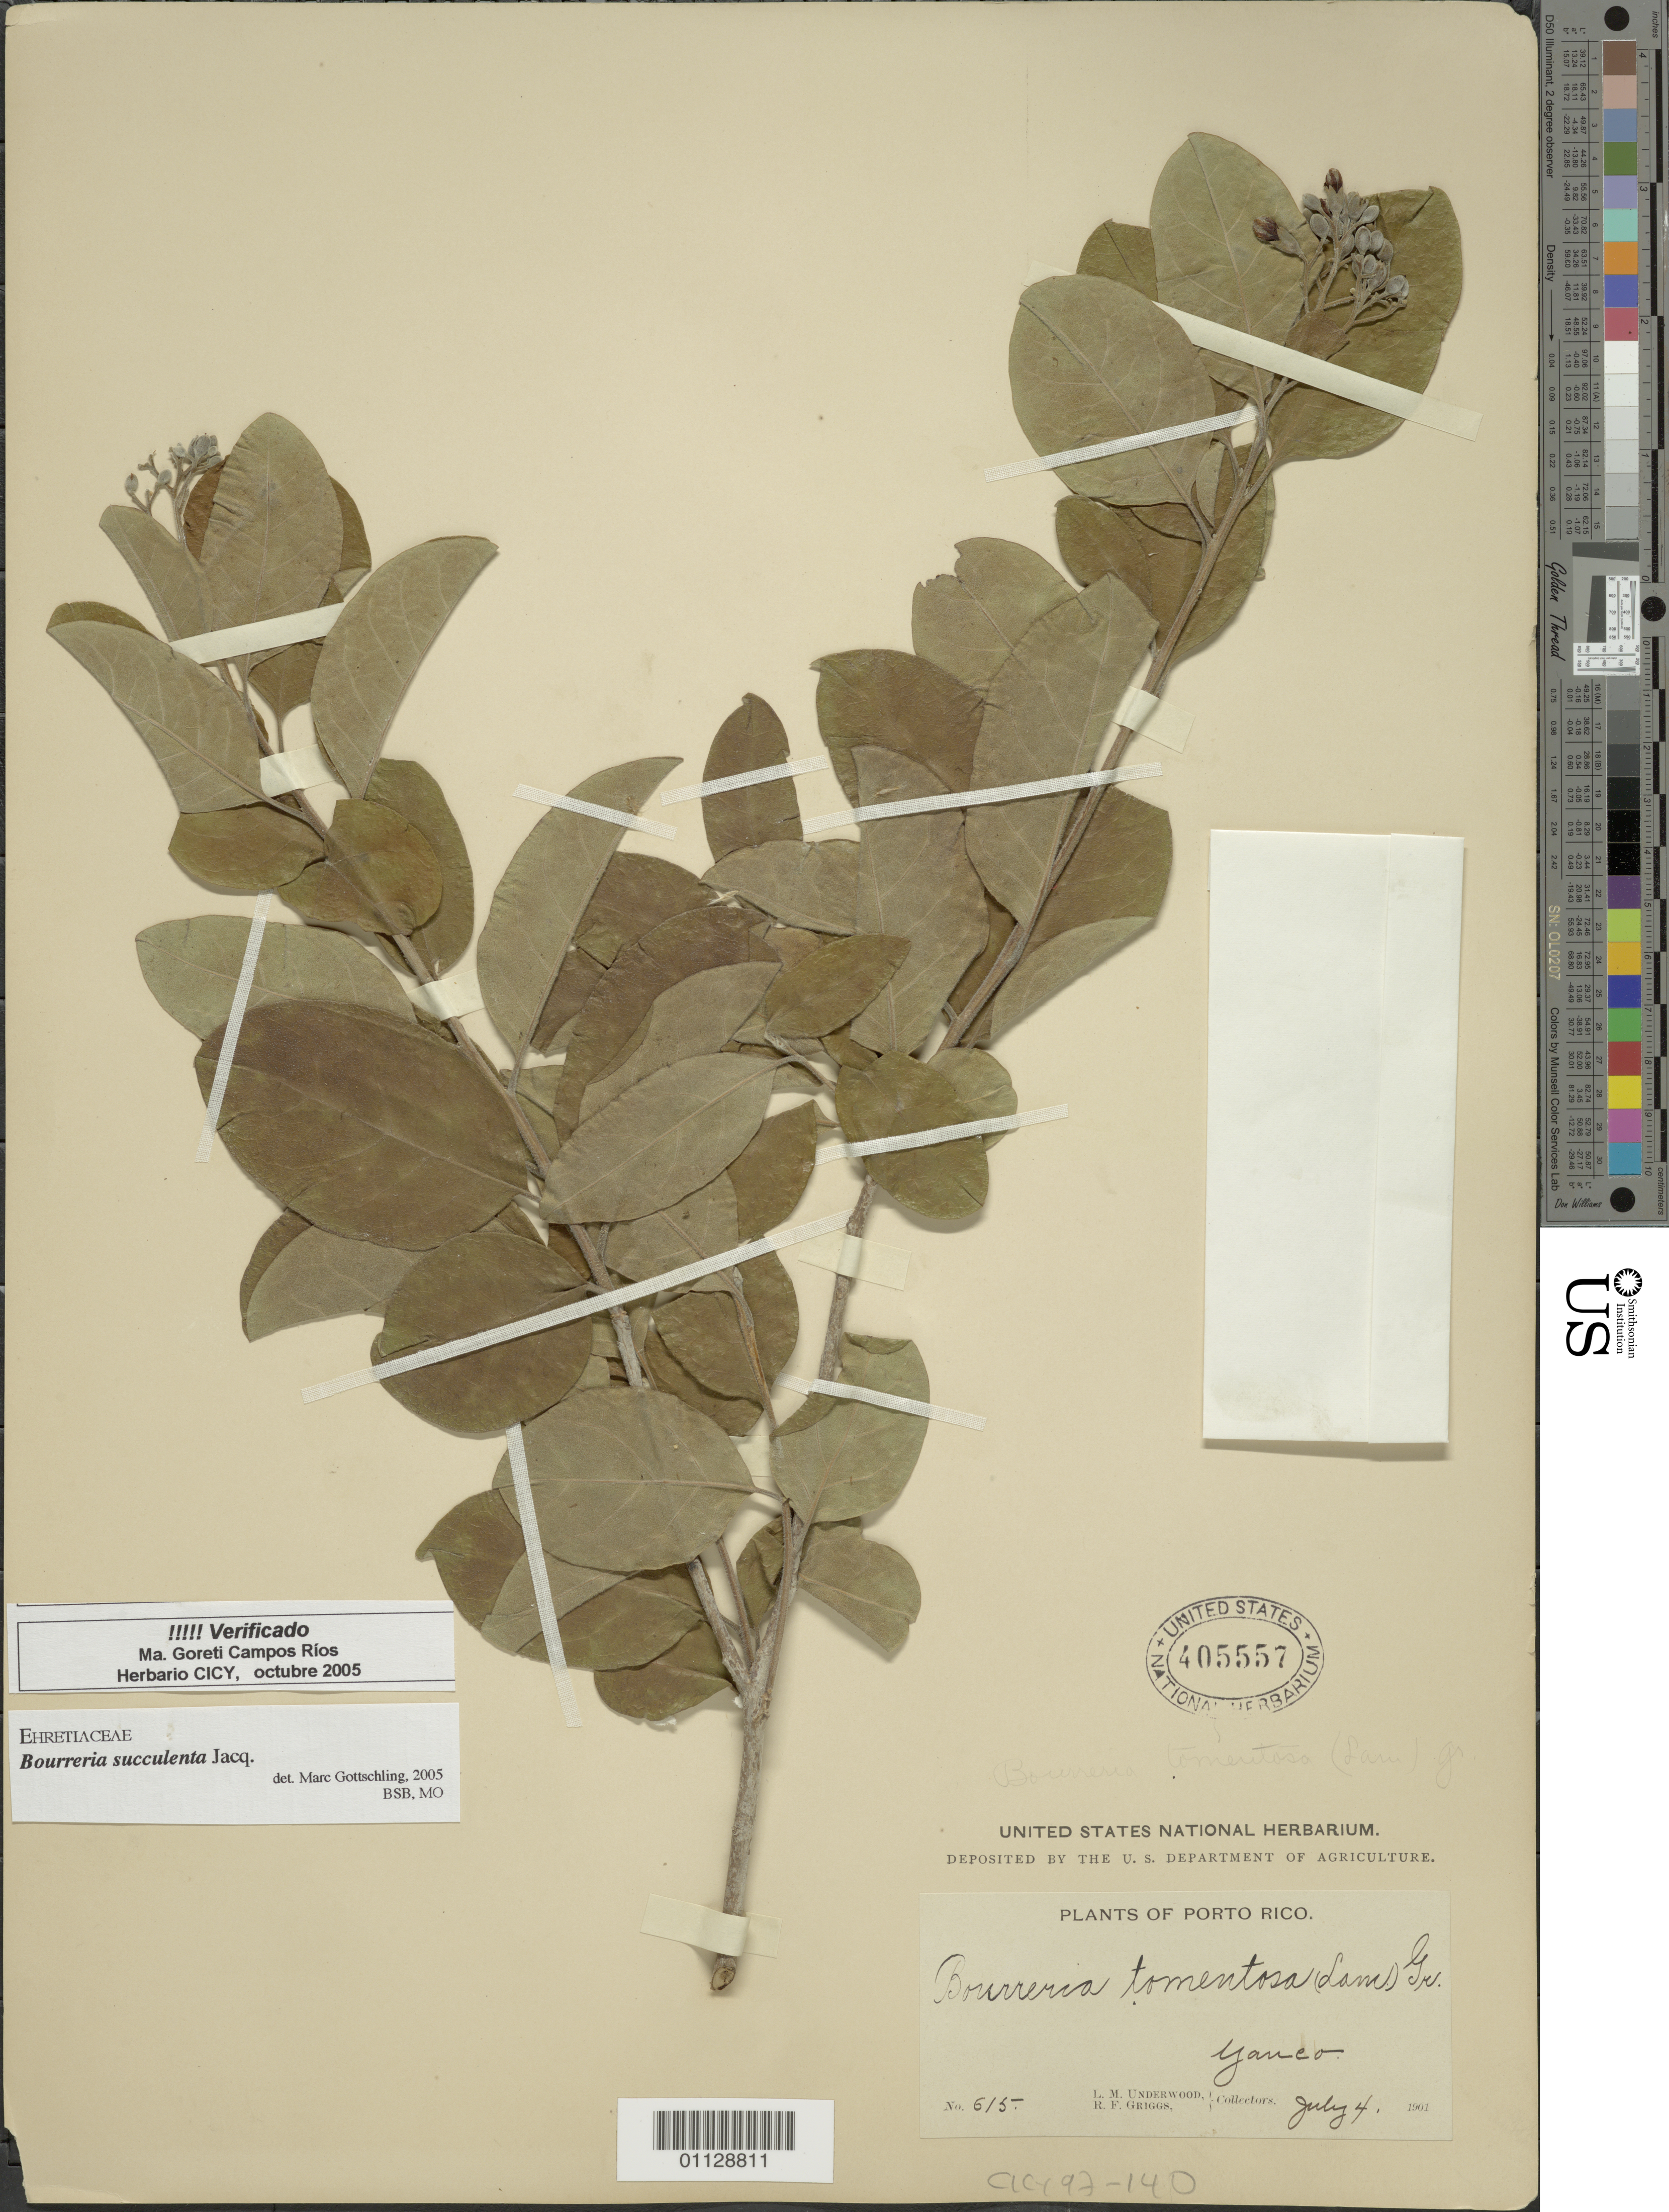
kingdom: Plantae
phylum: Tracheophyta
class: Magnoliopsida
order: Boraginales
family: Ehretiaceae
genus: Bourreria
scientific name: Bourreria succulenta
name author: Jacq.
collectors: L. M. Underwood & R. F. Griggs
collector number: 615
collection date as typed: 04 Jul 1901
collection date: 1901-07-04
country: Puerto Rico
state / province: Yauco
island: Puerto Rico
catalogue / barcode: US 405557